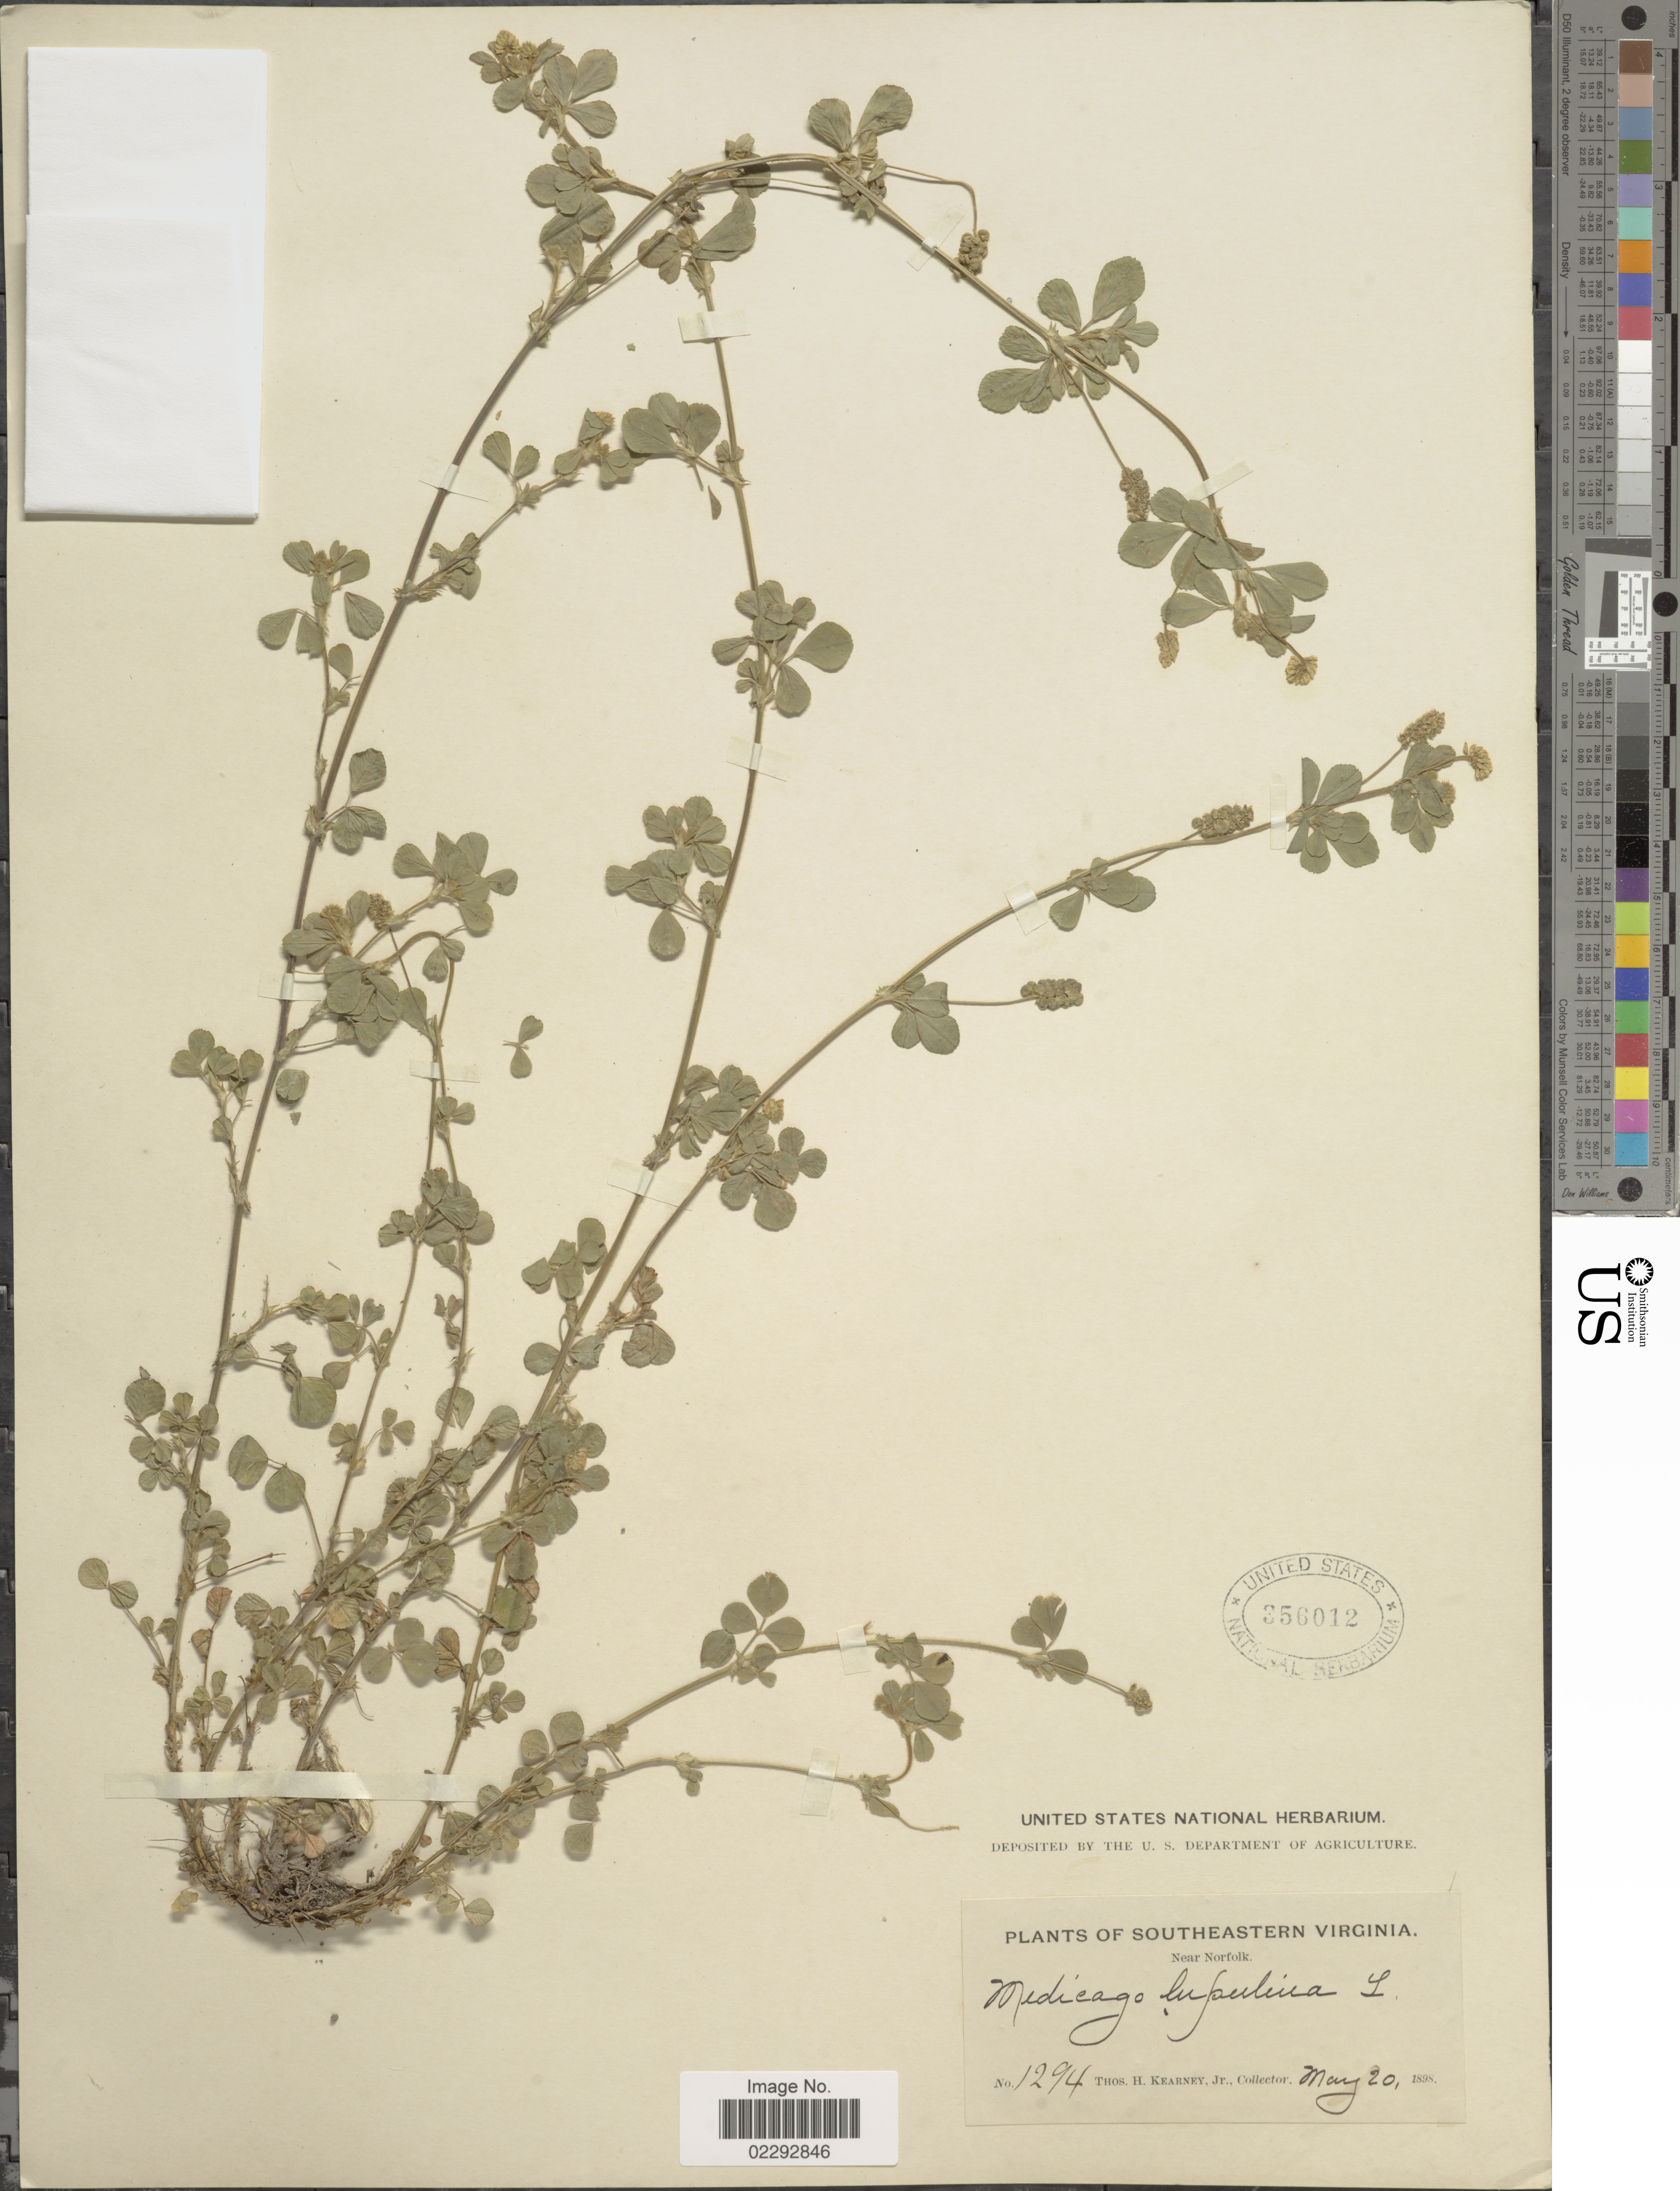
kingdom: Plantae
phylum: Tracheophyta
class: Magnoliopsida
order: Fabales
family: Fabaceae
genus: Medicago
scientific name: Medicago lupulina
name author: L.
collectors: T. H. Kearney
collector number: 1294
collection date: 1898-05-20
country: United States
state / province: Virginia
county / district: City of Norfolk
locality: Southeastern Virginia. Near Norfolk.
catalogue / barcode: US 356012